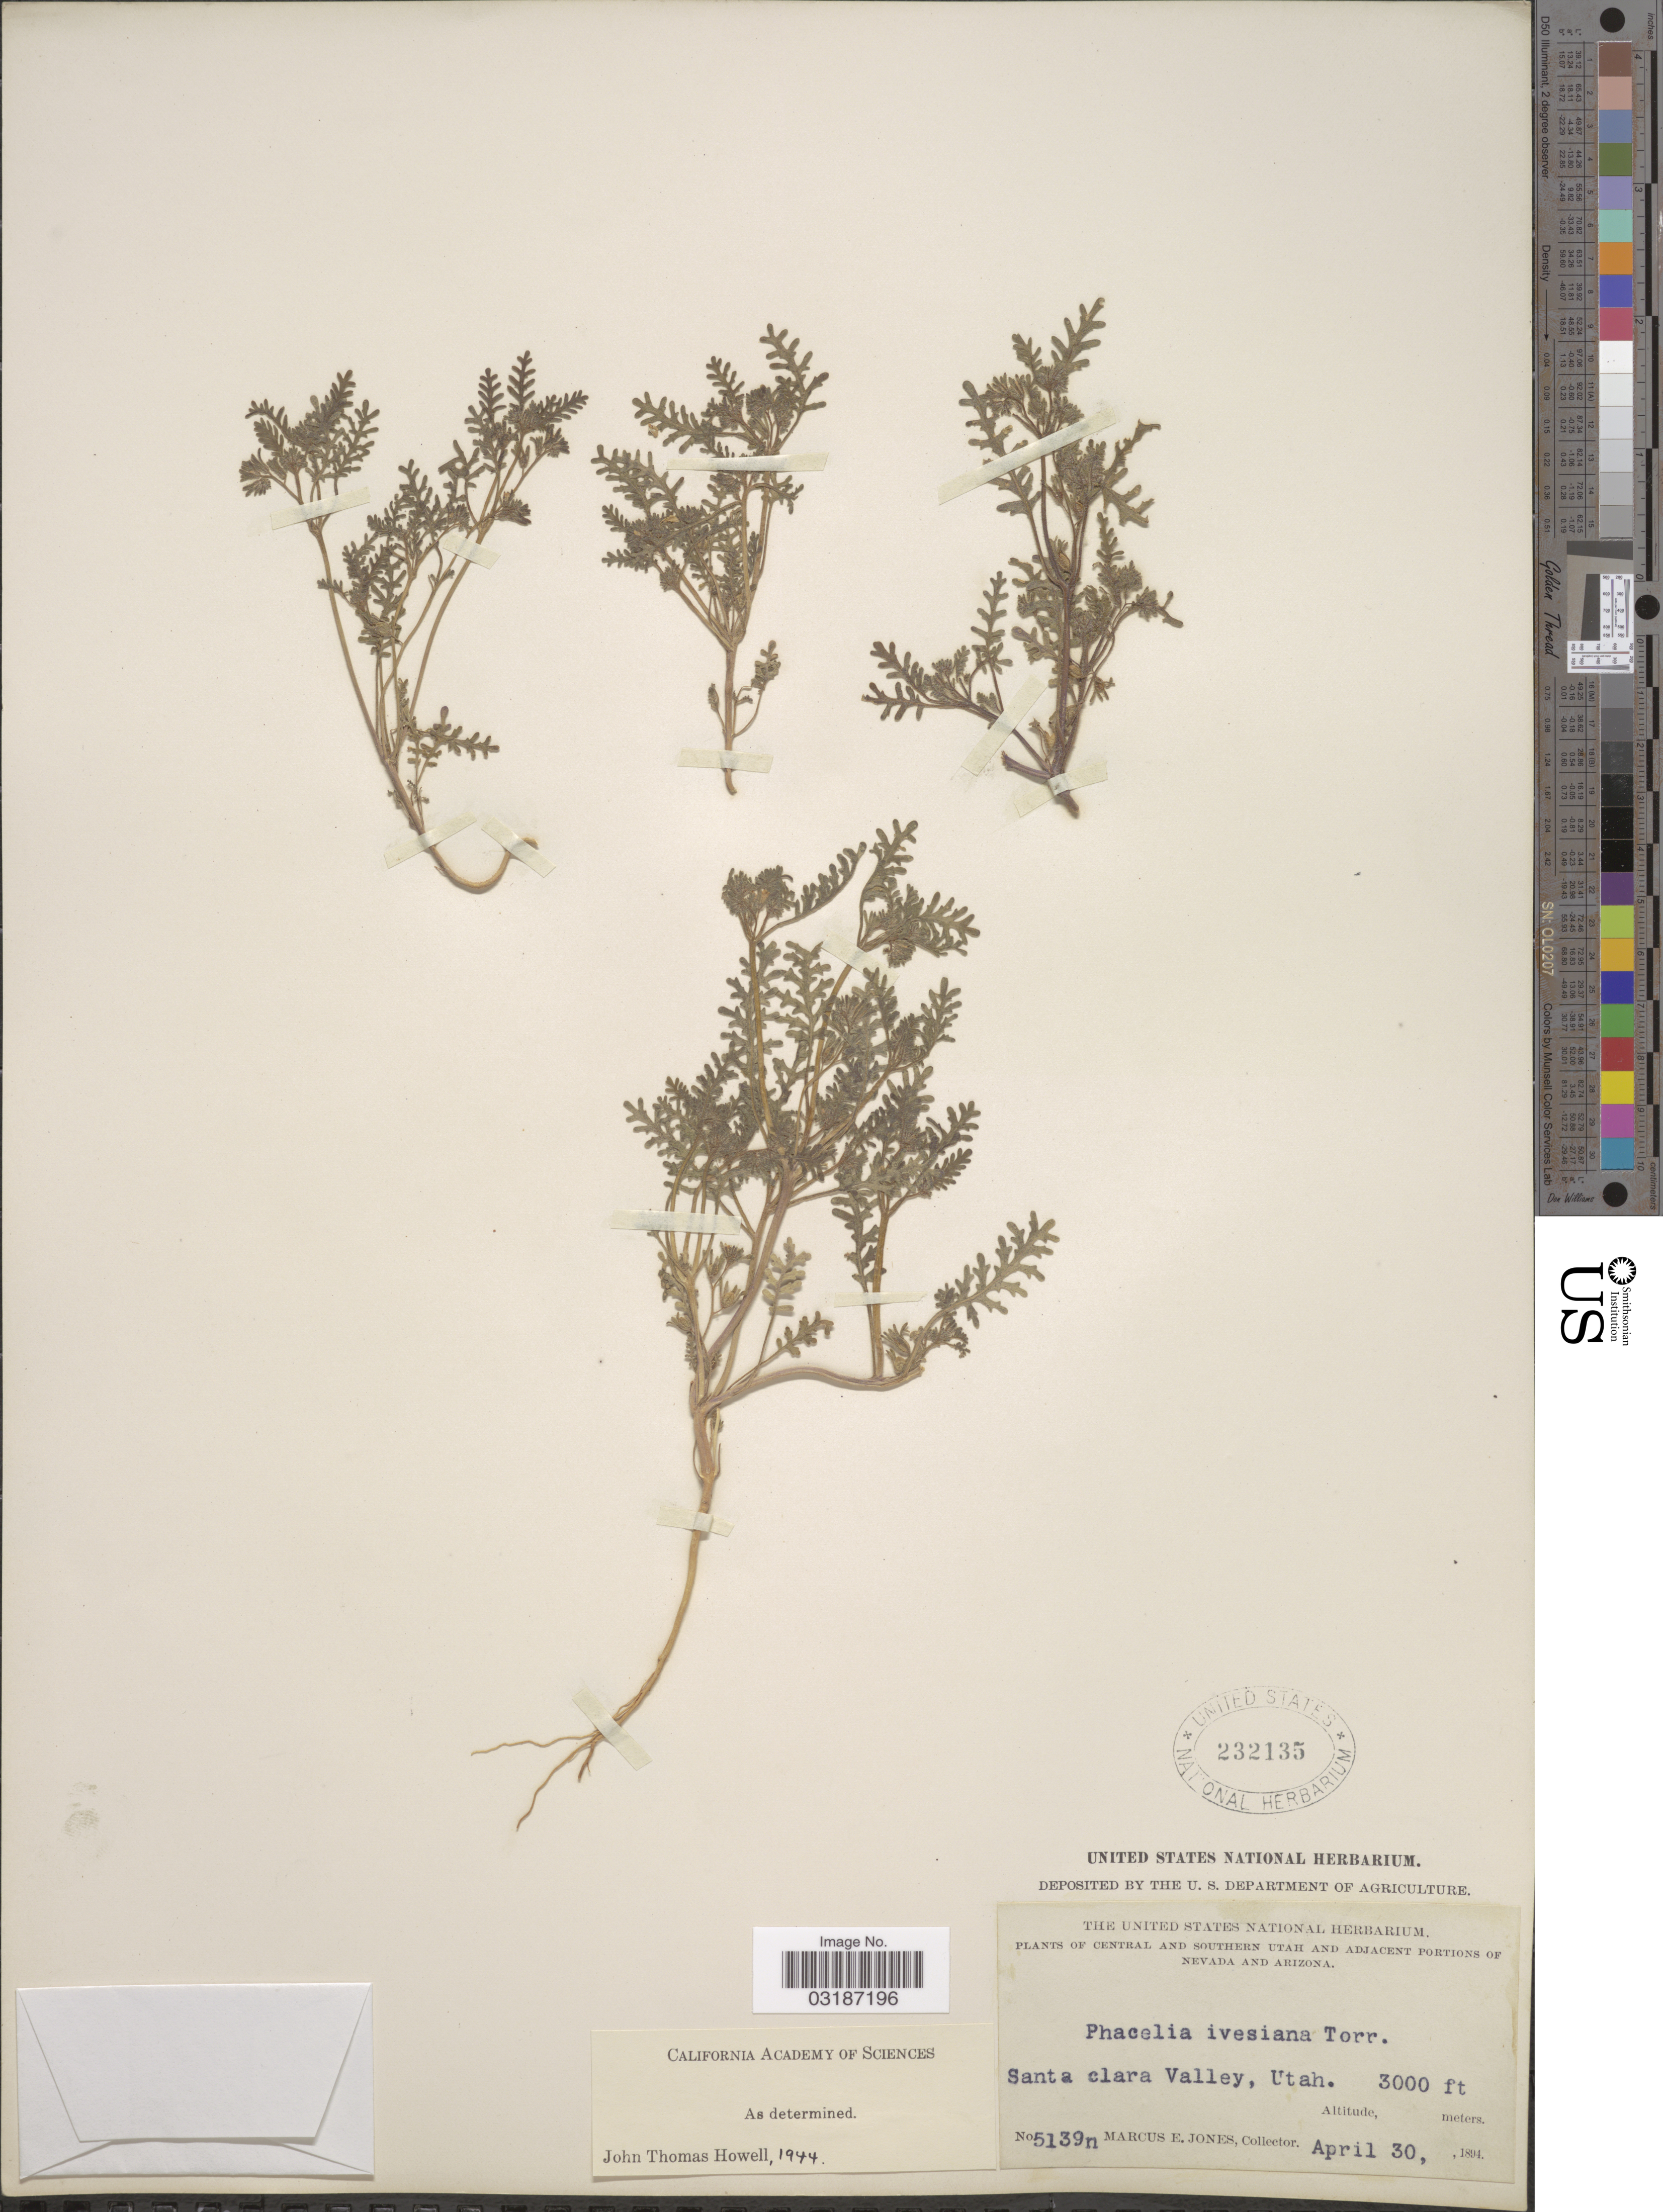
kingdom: Plantae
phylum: Tracheophyta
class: Magnoliopsida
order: Boraginales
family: Hydrophyllaceae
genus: Phacelia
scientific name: Phacelia ivesiana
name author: Torr.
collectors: M. E. Jones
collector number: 5139n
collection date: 1894-04-30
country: United States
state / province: Utah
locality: Central and Southern Utah. Santa clara Valley.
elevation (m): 914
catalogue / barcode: US 232135